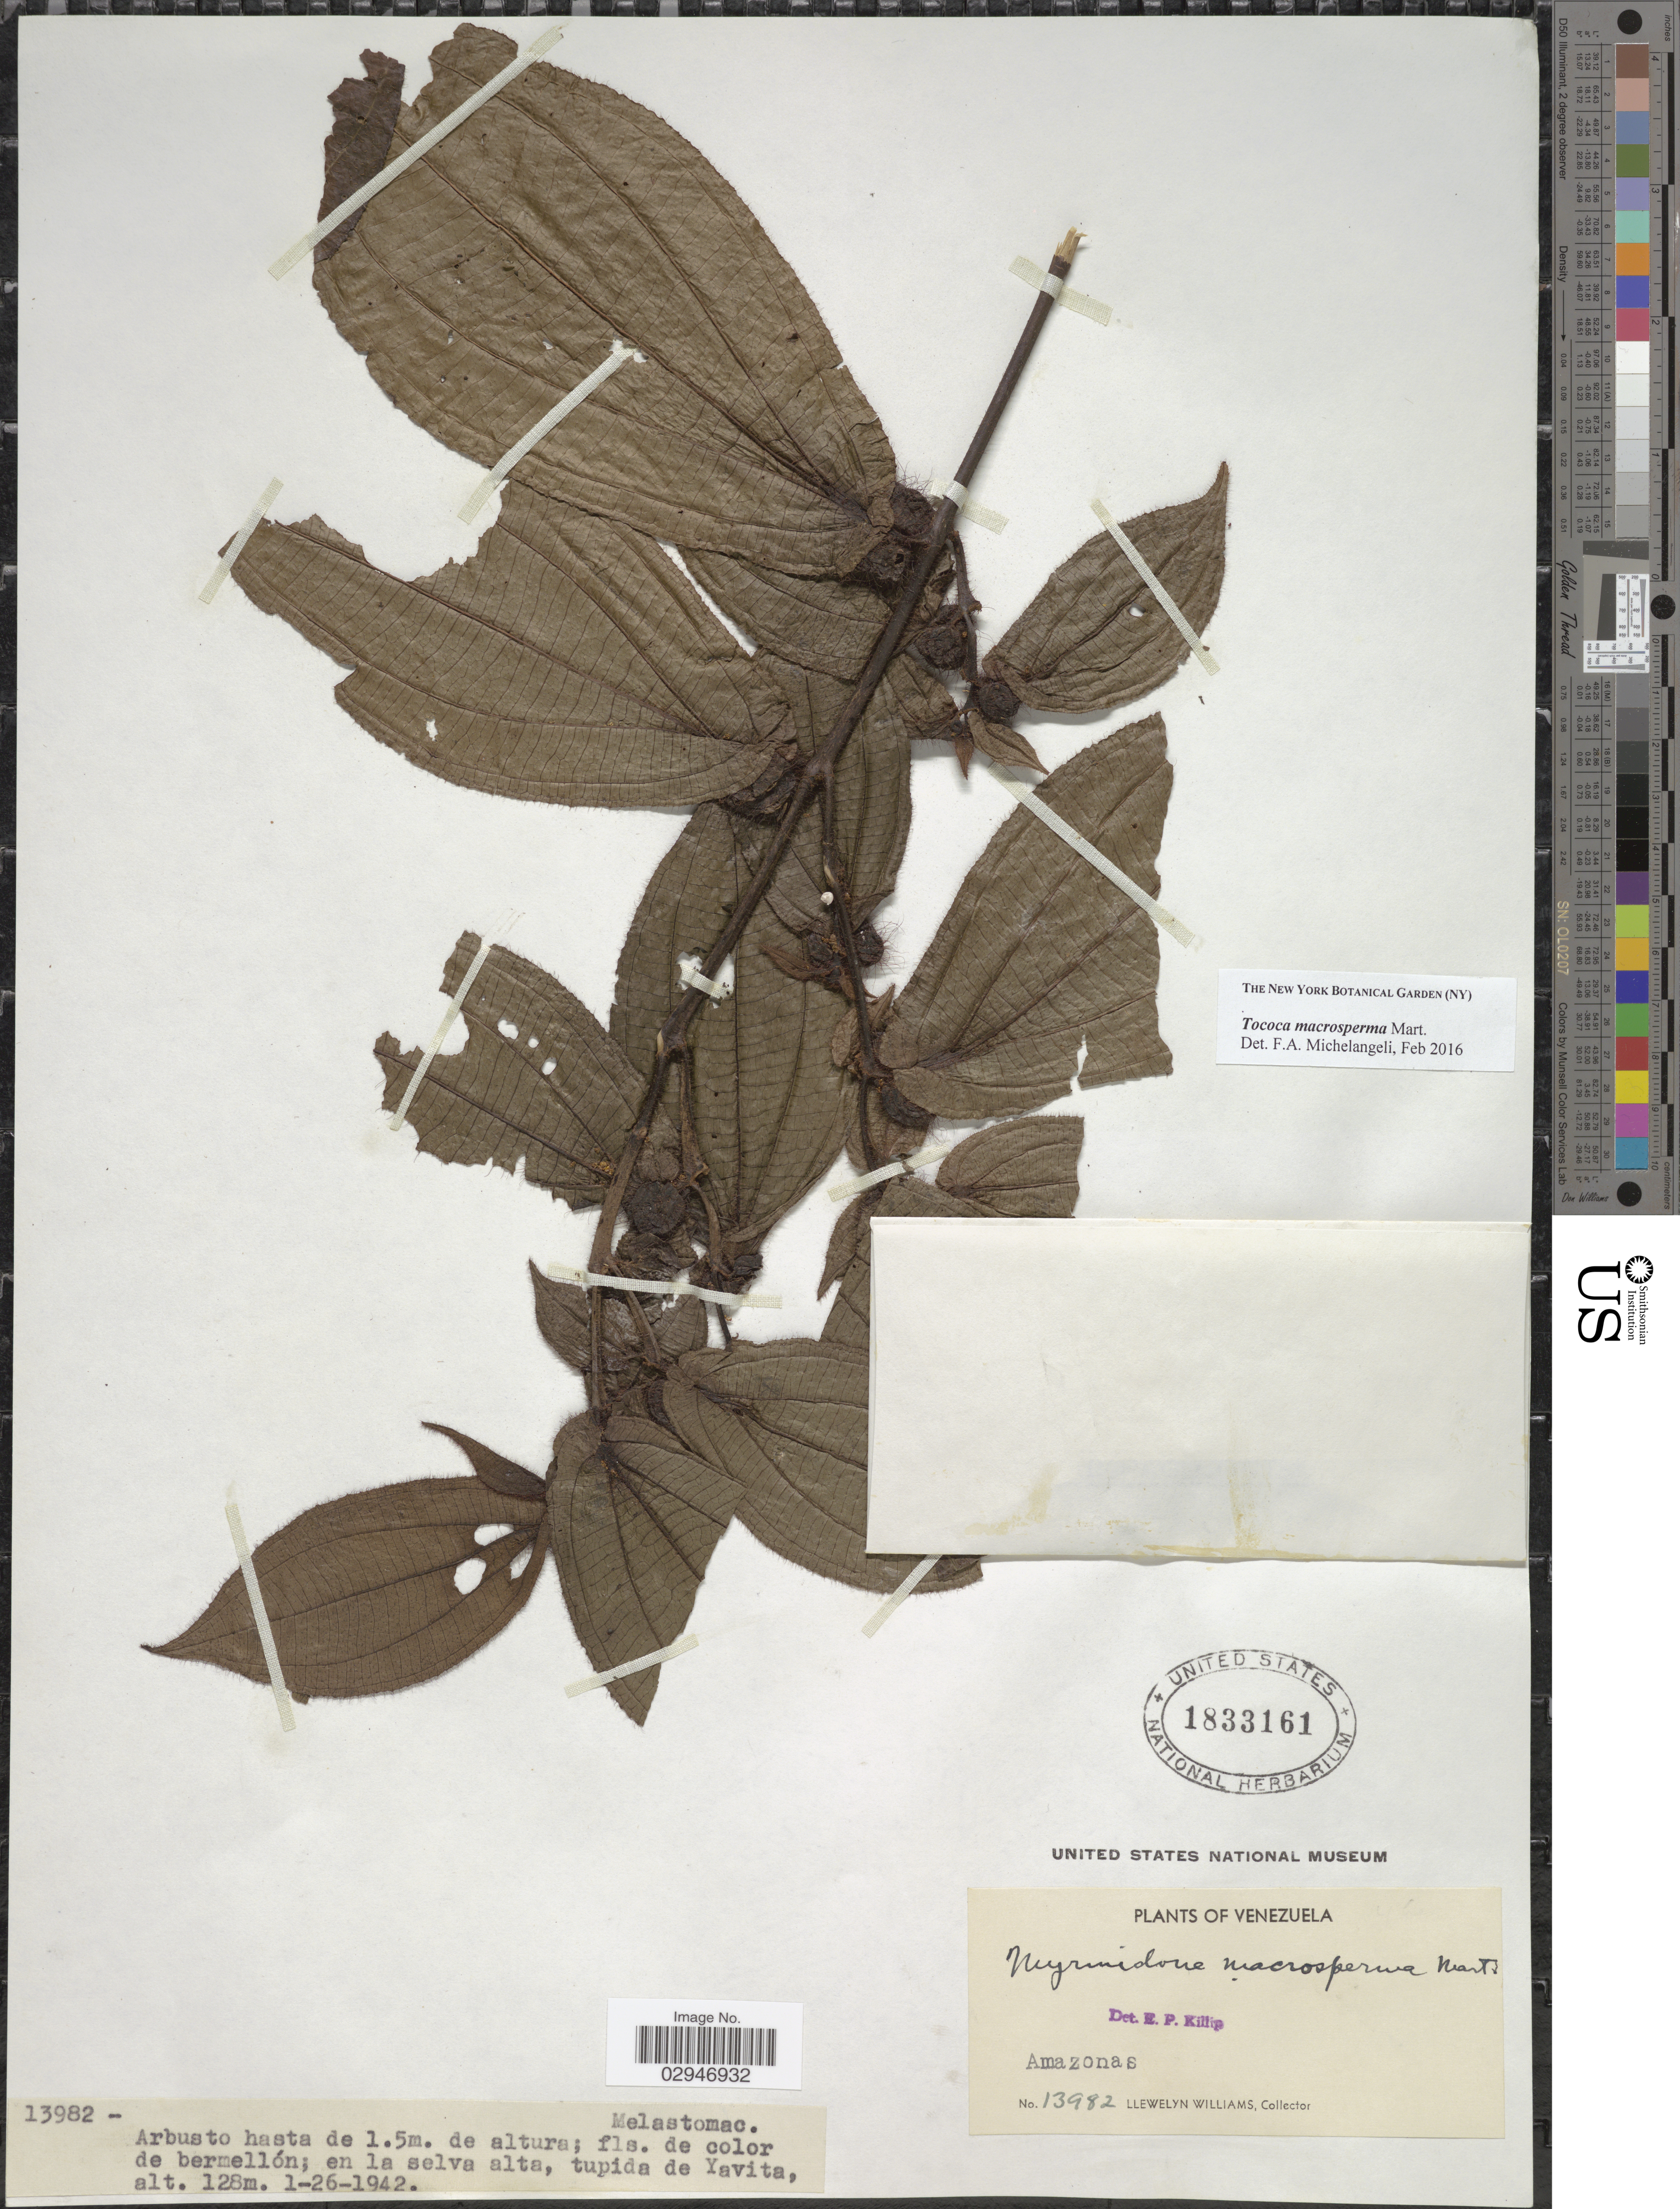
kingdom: Plantae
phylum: Tracheophyta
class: Magnoliopsida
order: Myrtales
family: Melastomataceae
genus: Tococa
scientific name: Tococa macrosperma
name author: Mart.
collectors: Ll. Williams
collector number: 13982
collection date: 1942-01-26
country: Venezuela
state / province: Amazonas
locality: Tupida de Yavita.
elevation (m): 128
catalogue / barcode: US 1833161